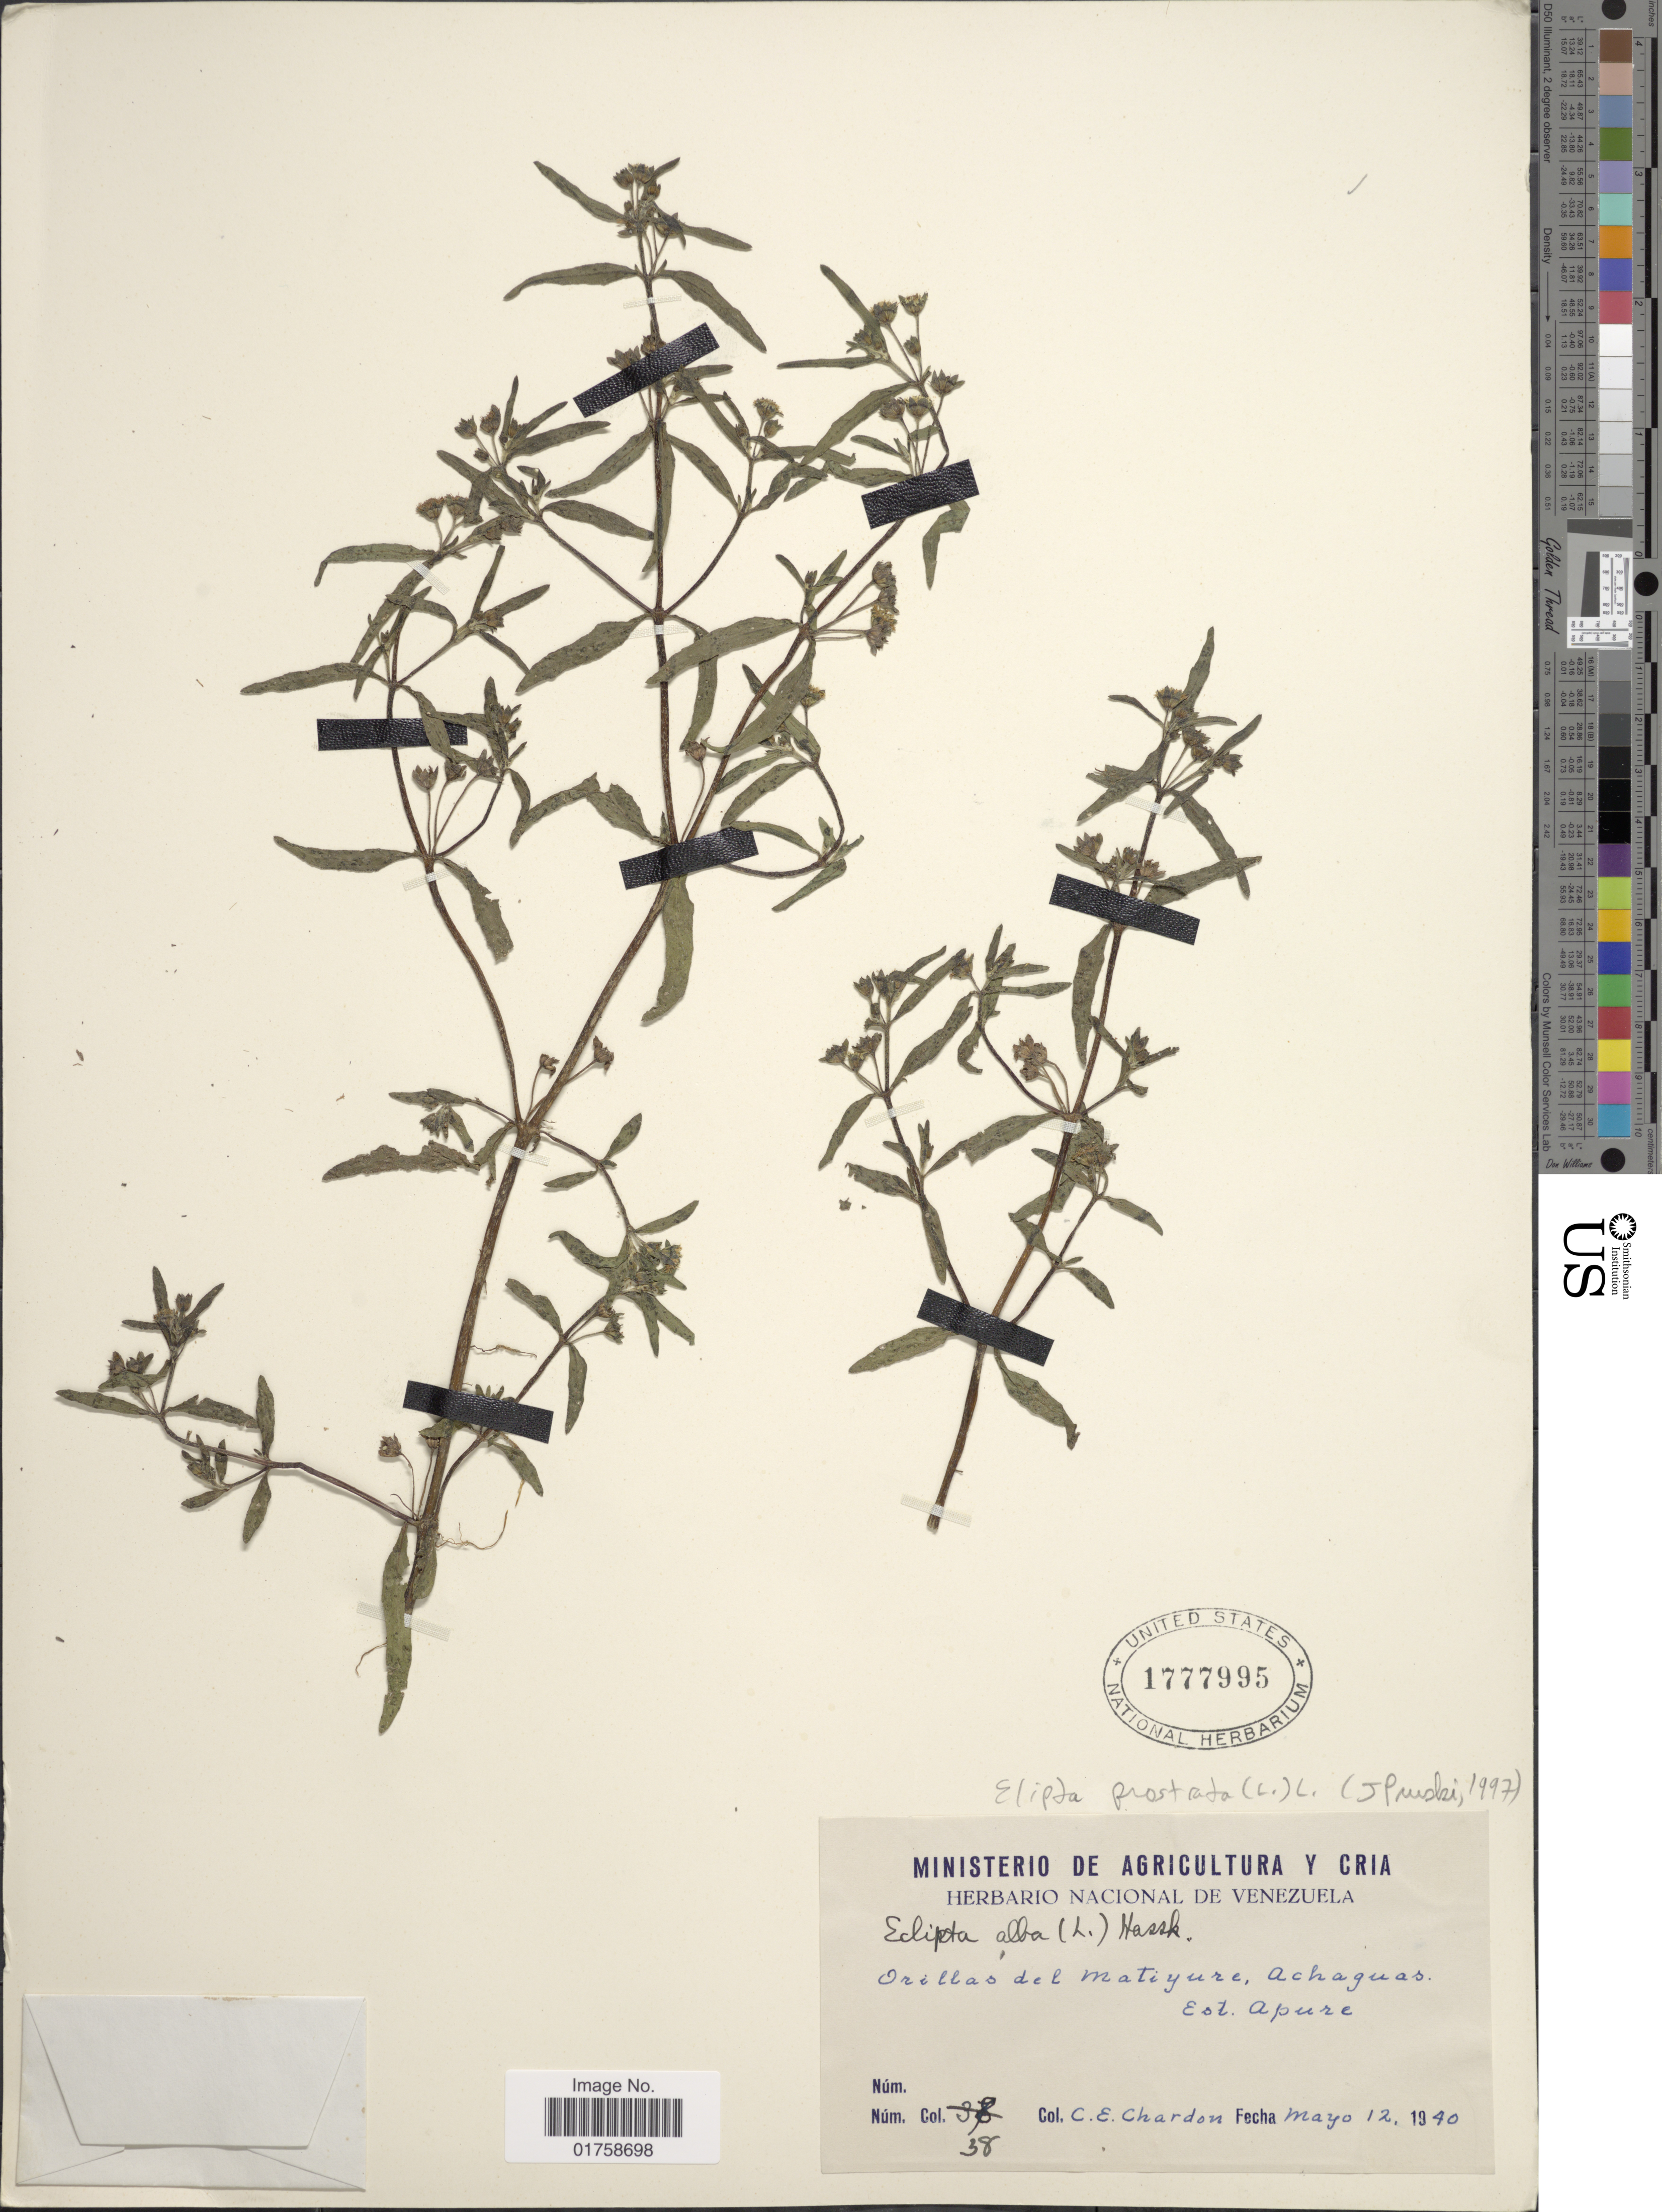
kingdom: Plantae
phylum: Tracheophyta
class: Magnoliopsida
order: Asterales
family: Asteraceae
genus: Eclipta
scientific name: Eclipta alba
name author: (L.) Hassk.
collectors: C. E. Chardón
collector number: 38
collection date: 1940-05-12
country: Venezuela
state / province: Apure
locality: Orillas del Matiyure, Achaguas. Est Apure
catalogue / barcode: US 1777995